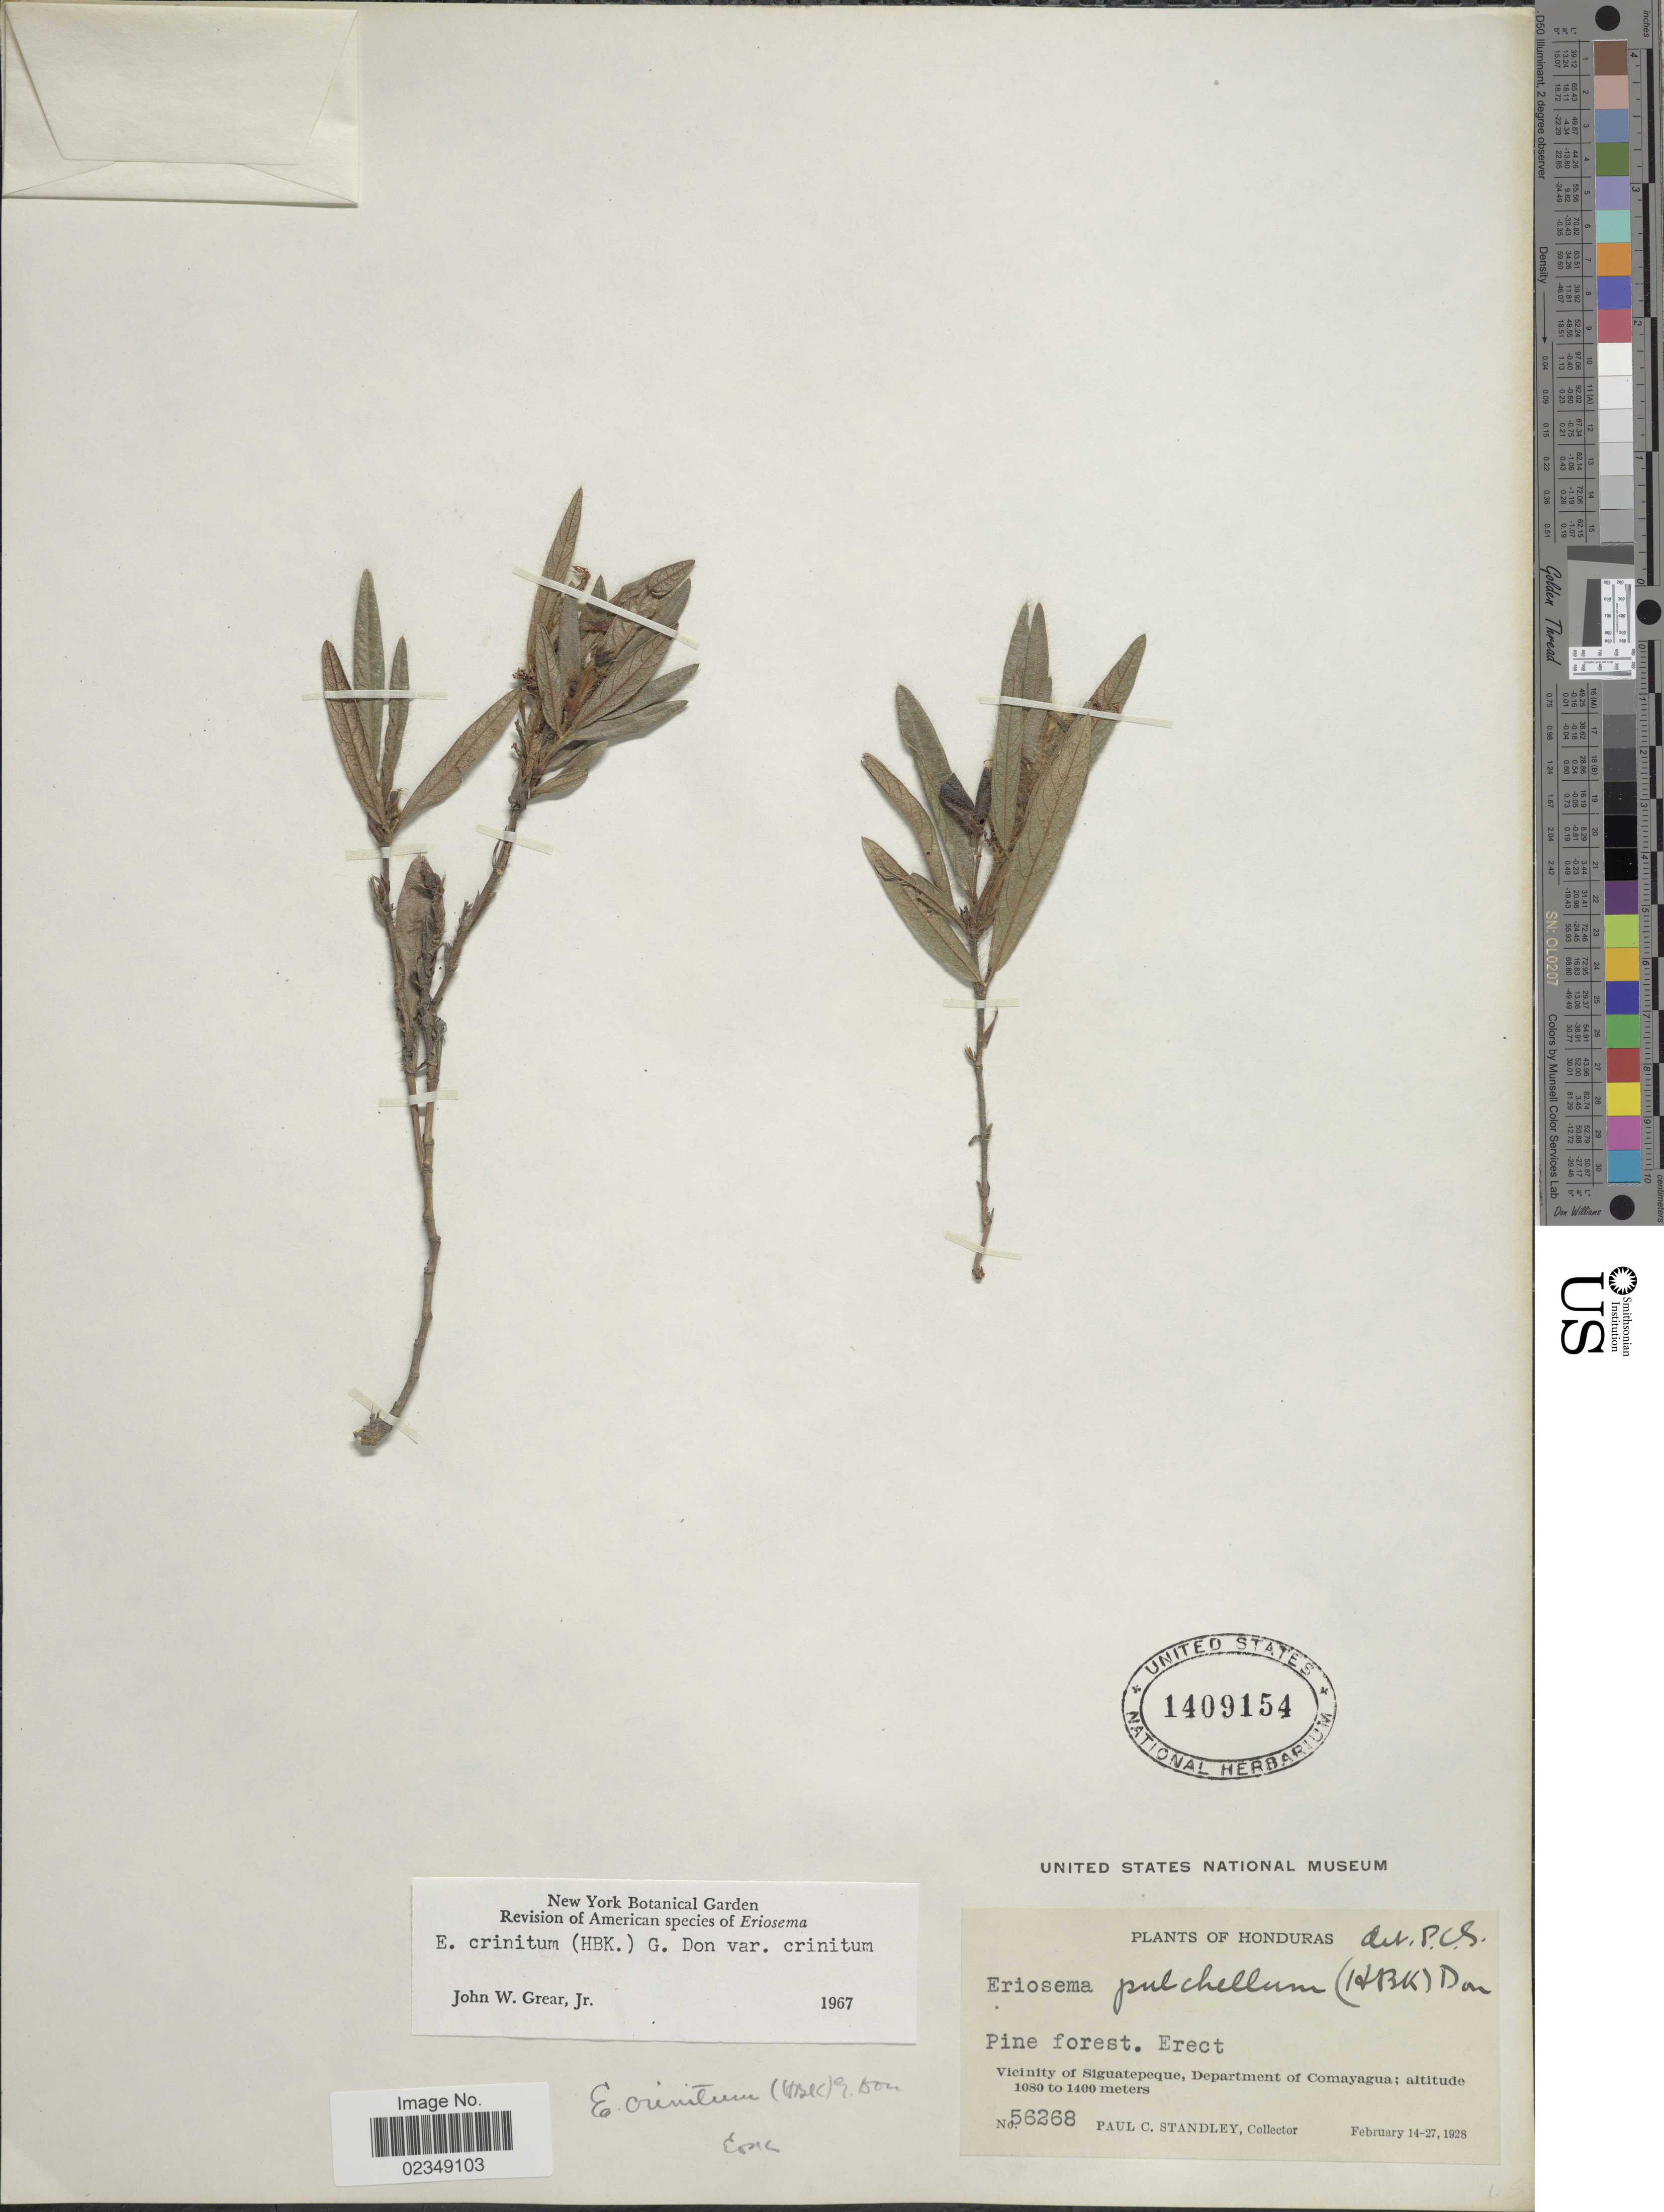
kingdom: Plantae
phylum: Tracheophyta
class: Magnoliopsida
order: Fabales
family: Fabaceae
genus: Eriosema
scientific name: Eriosema crinitum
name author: (Kunth) G. Don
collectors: P. C. Standley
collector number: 56268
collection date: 1928-02-14/1928-02-27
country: Honduras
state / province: Comayagua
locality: Pine forest, vicinity of Seguatepeque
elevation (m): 1080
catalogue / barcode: US 1409154